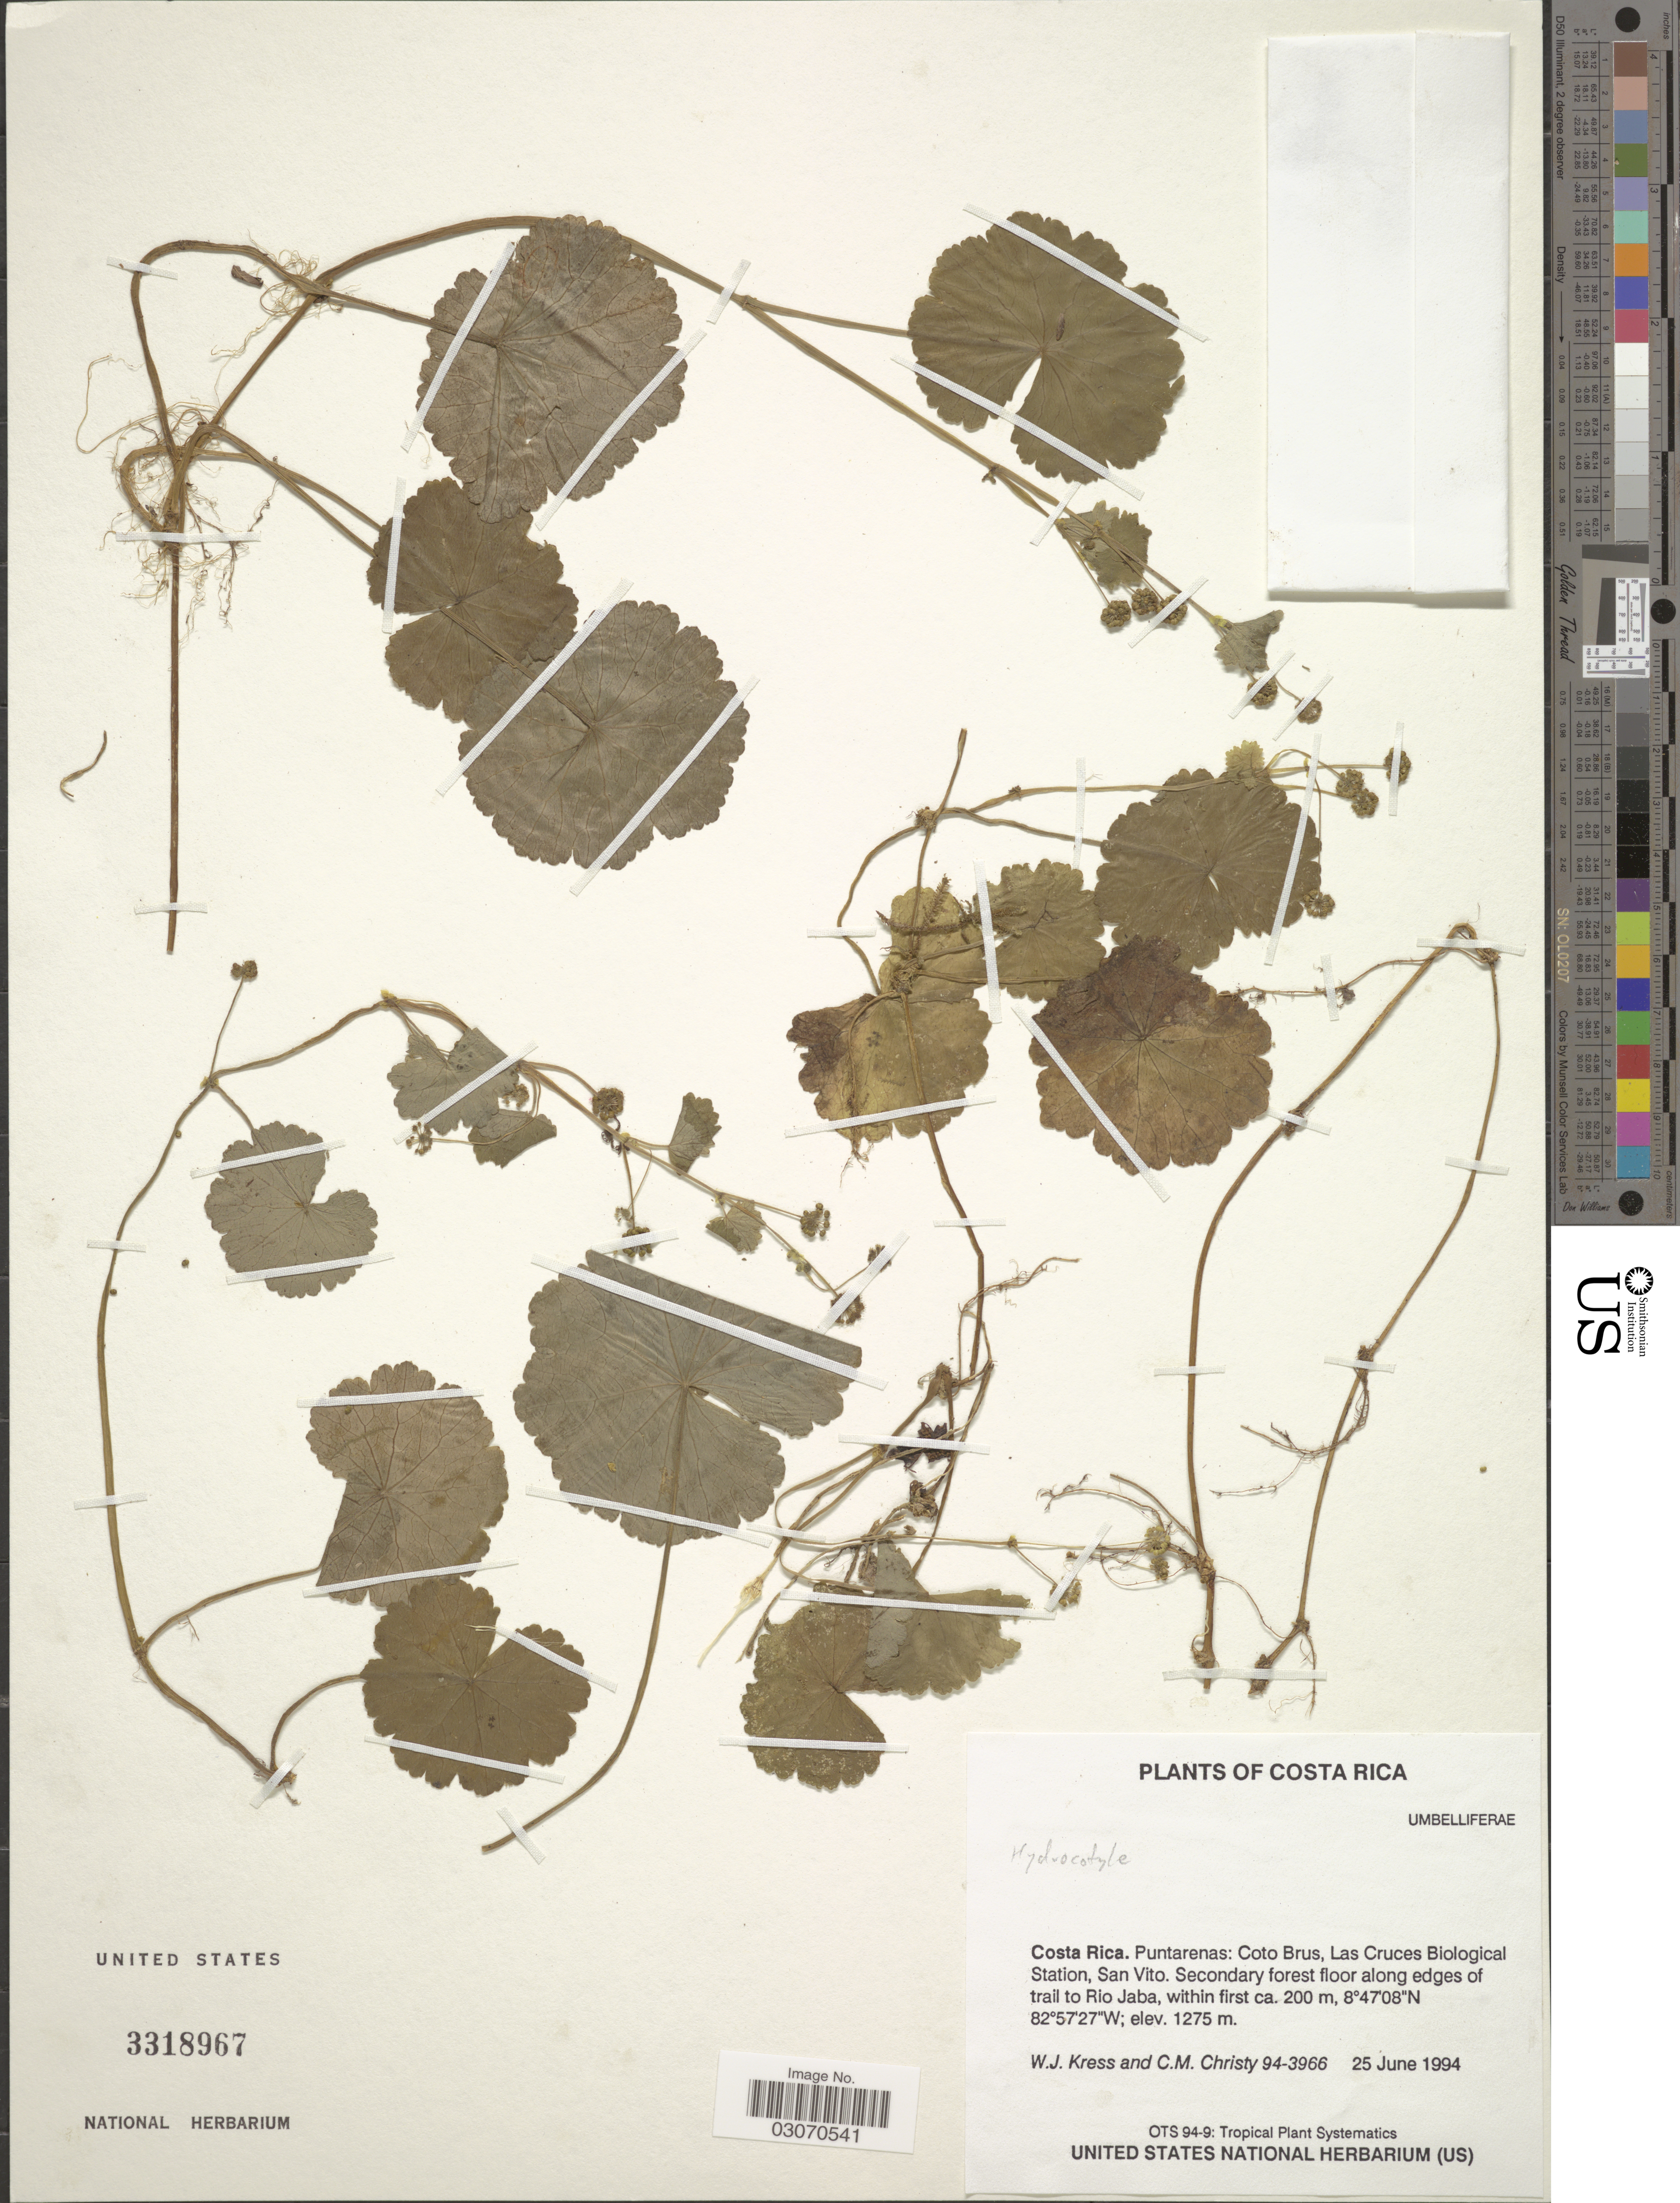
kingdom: Plantae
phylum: Tracheophyta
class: Magnoliopsida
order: Apiales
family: Araliaceae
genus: Hydrocotyle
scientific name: Hydrocotyle sp.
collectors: W. J. Kress & C. M. Christy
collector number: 94-3966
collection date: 1994-06-25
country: Costa Rica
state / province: Puntarenas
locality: Coto Brus, Las Cruces Biological Station, San Vito. Secondary forest floor along edges of trail to Rio Jaba.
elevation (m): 200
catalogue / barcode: US 3318967